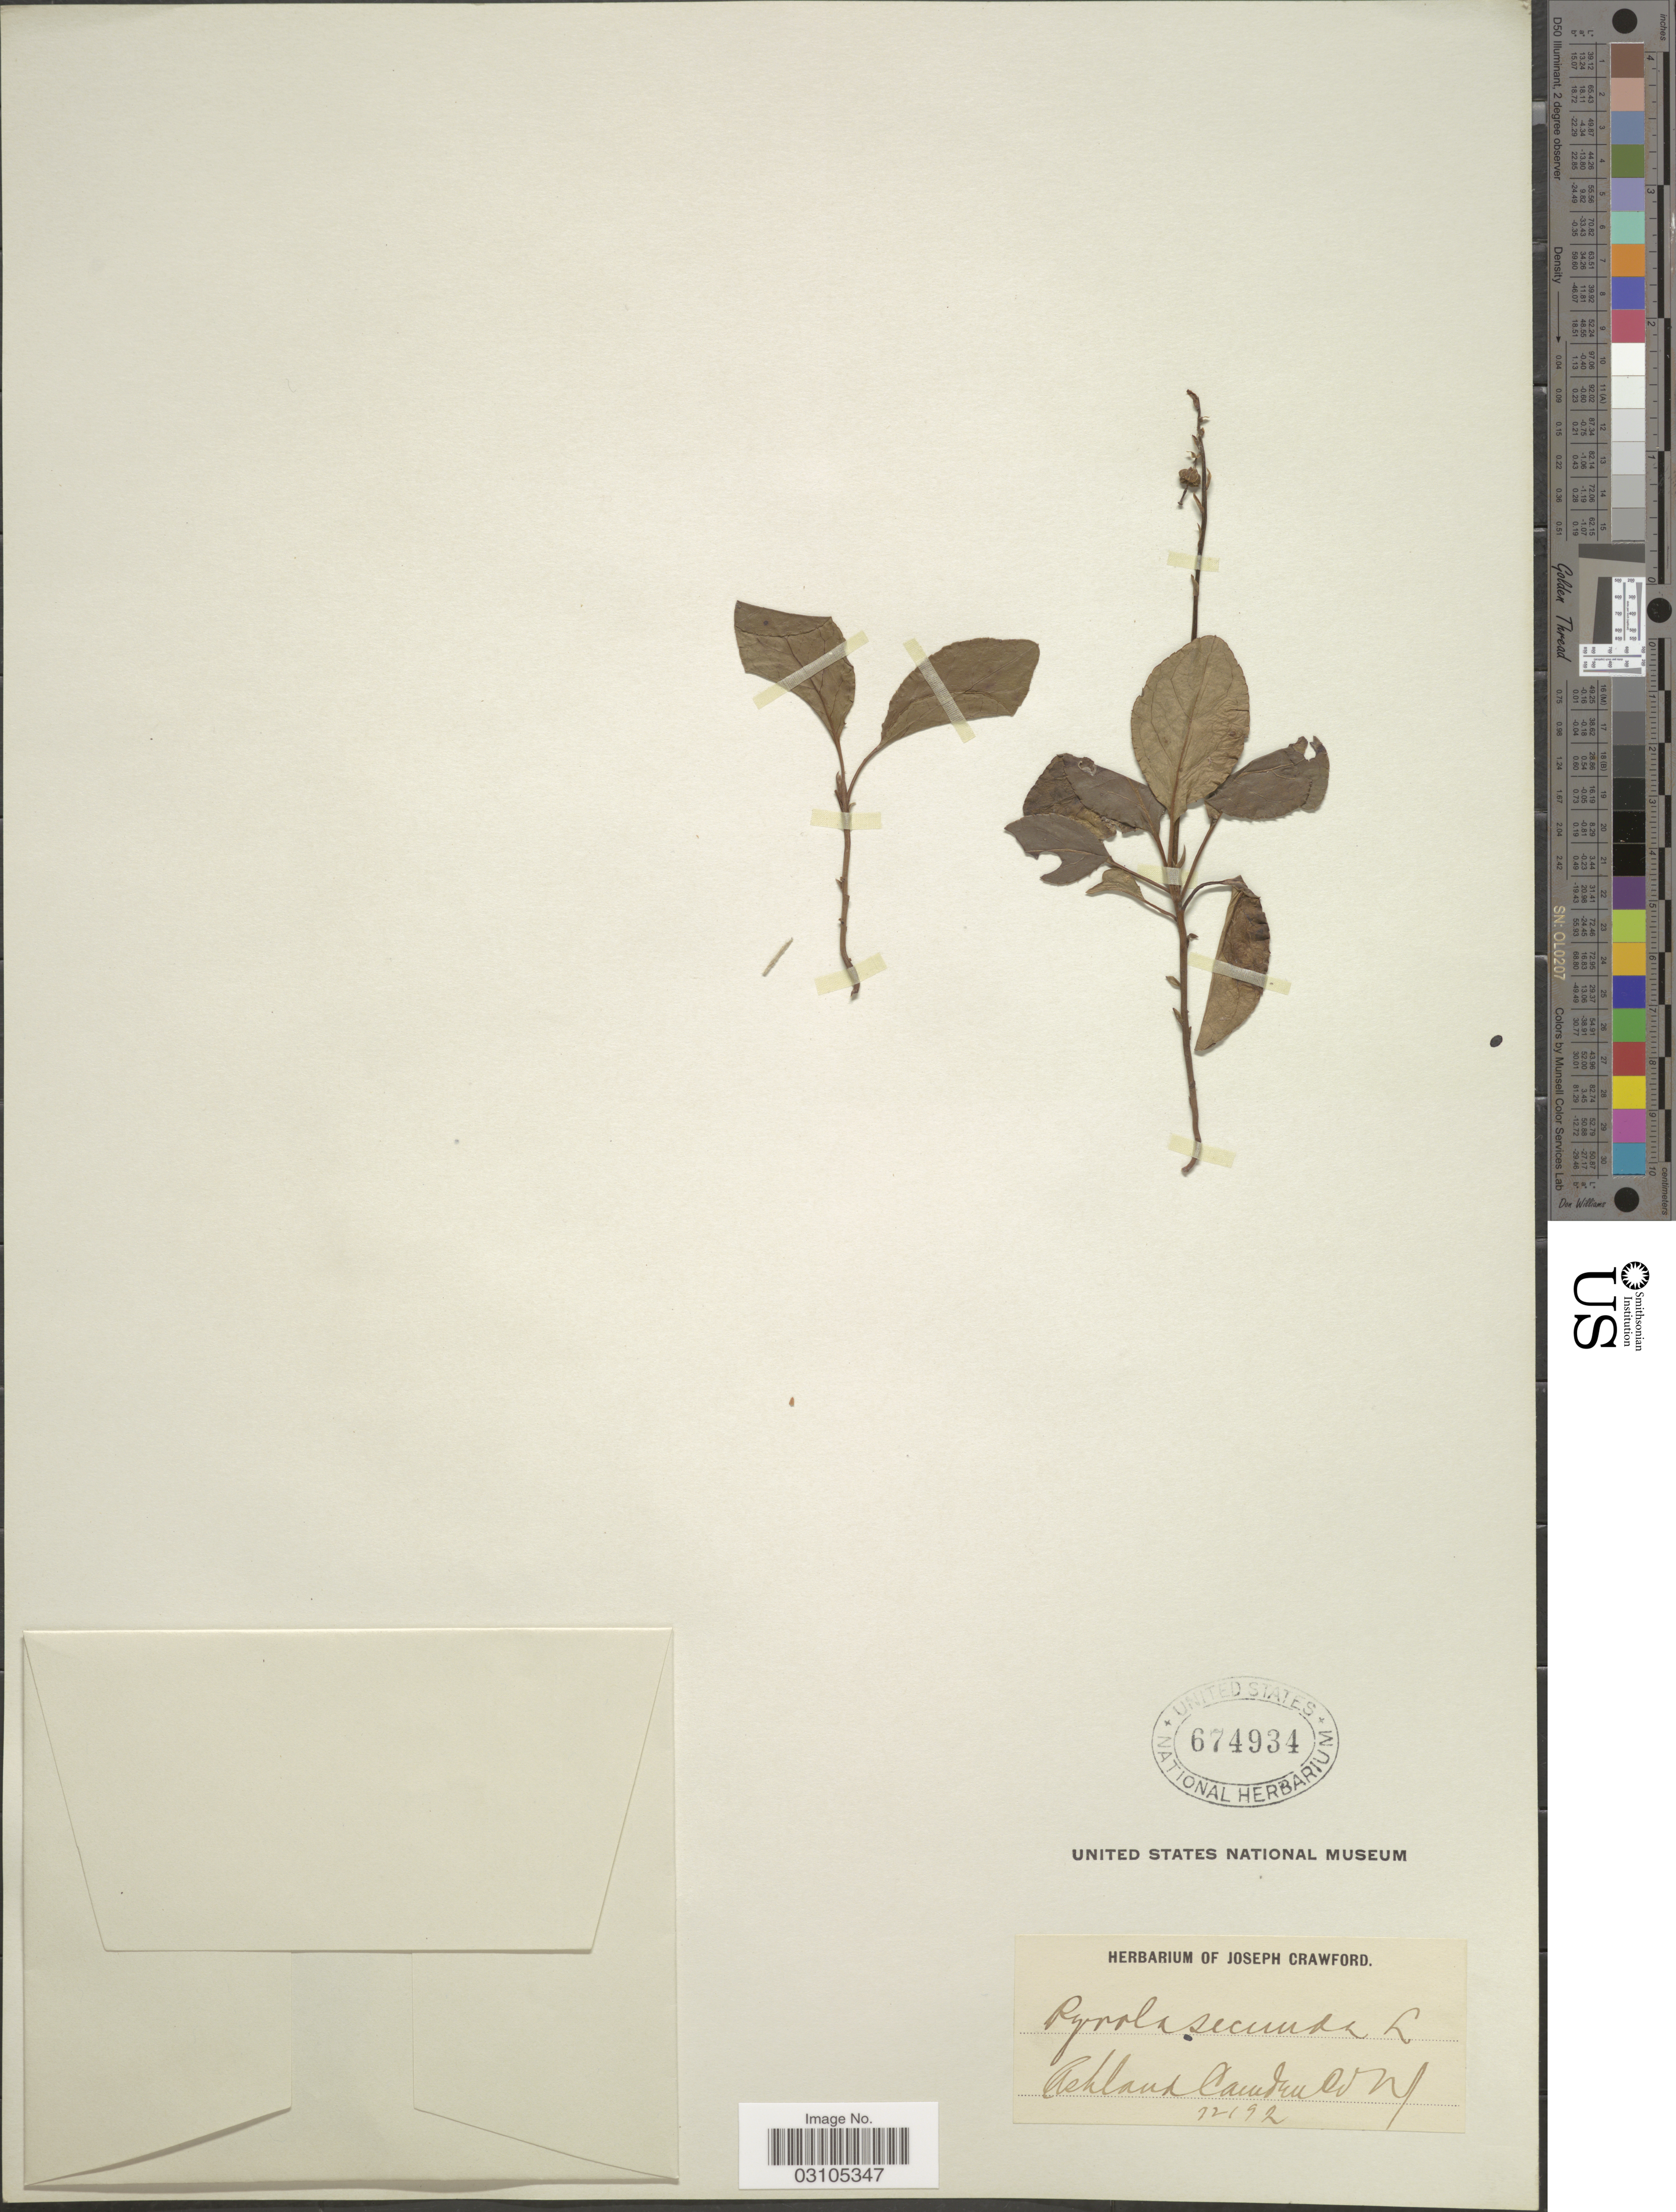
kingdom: Plantae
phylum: Tracheophyta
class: Magnoliopsida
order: Ericales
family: Ericaceae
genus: Orthilia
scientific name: Orthilia secunda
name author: (L.) House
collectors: ex herb. Joseph Crawford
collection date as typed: Transcribed d/m/y: 7/2/92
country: United States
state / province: New York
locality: Ashland Camden Co.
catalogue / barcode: US 674934